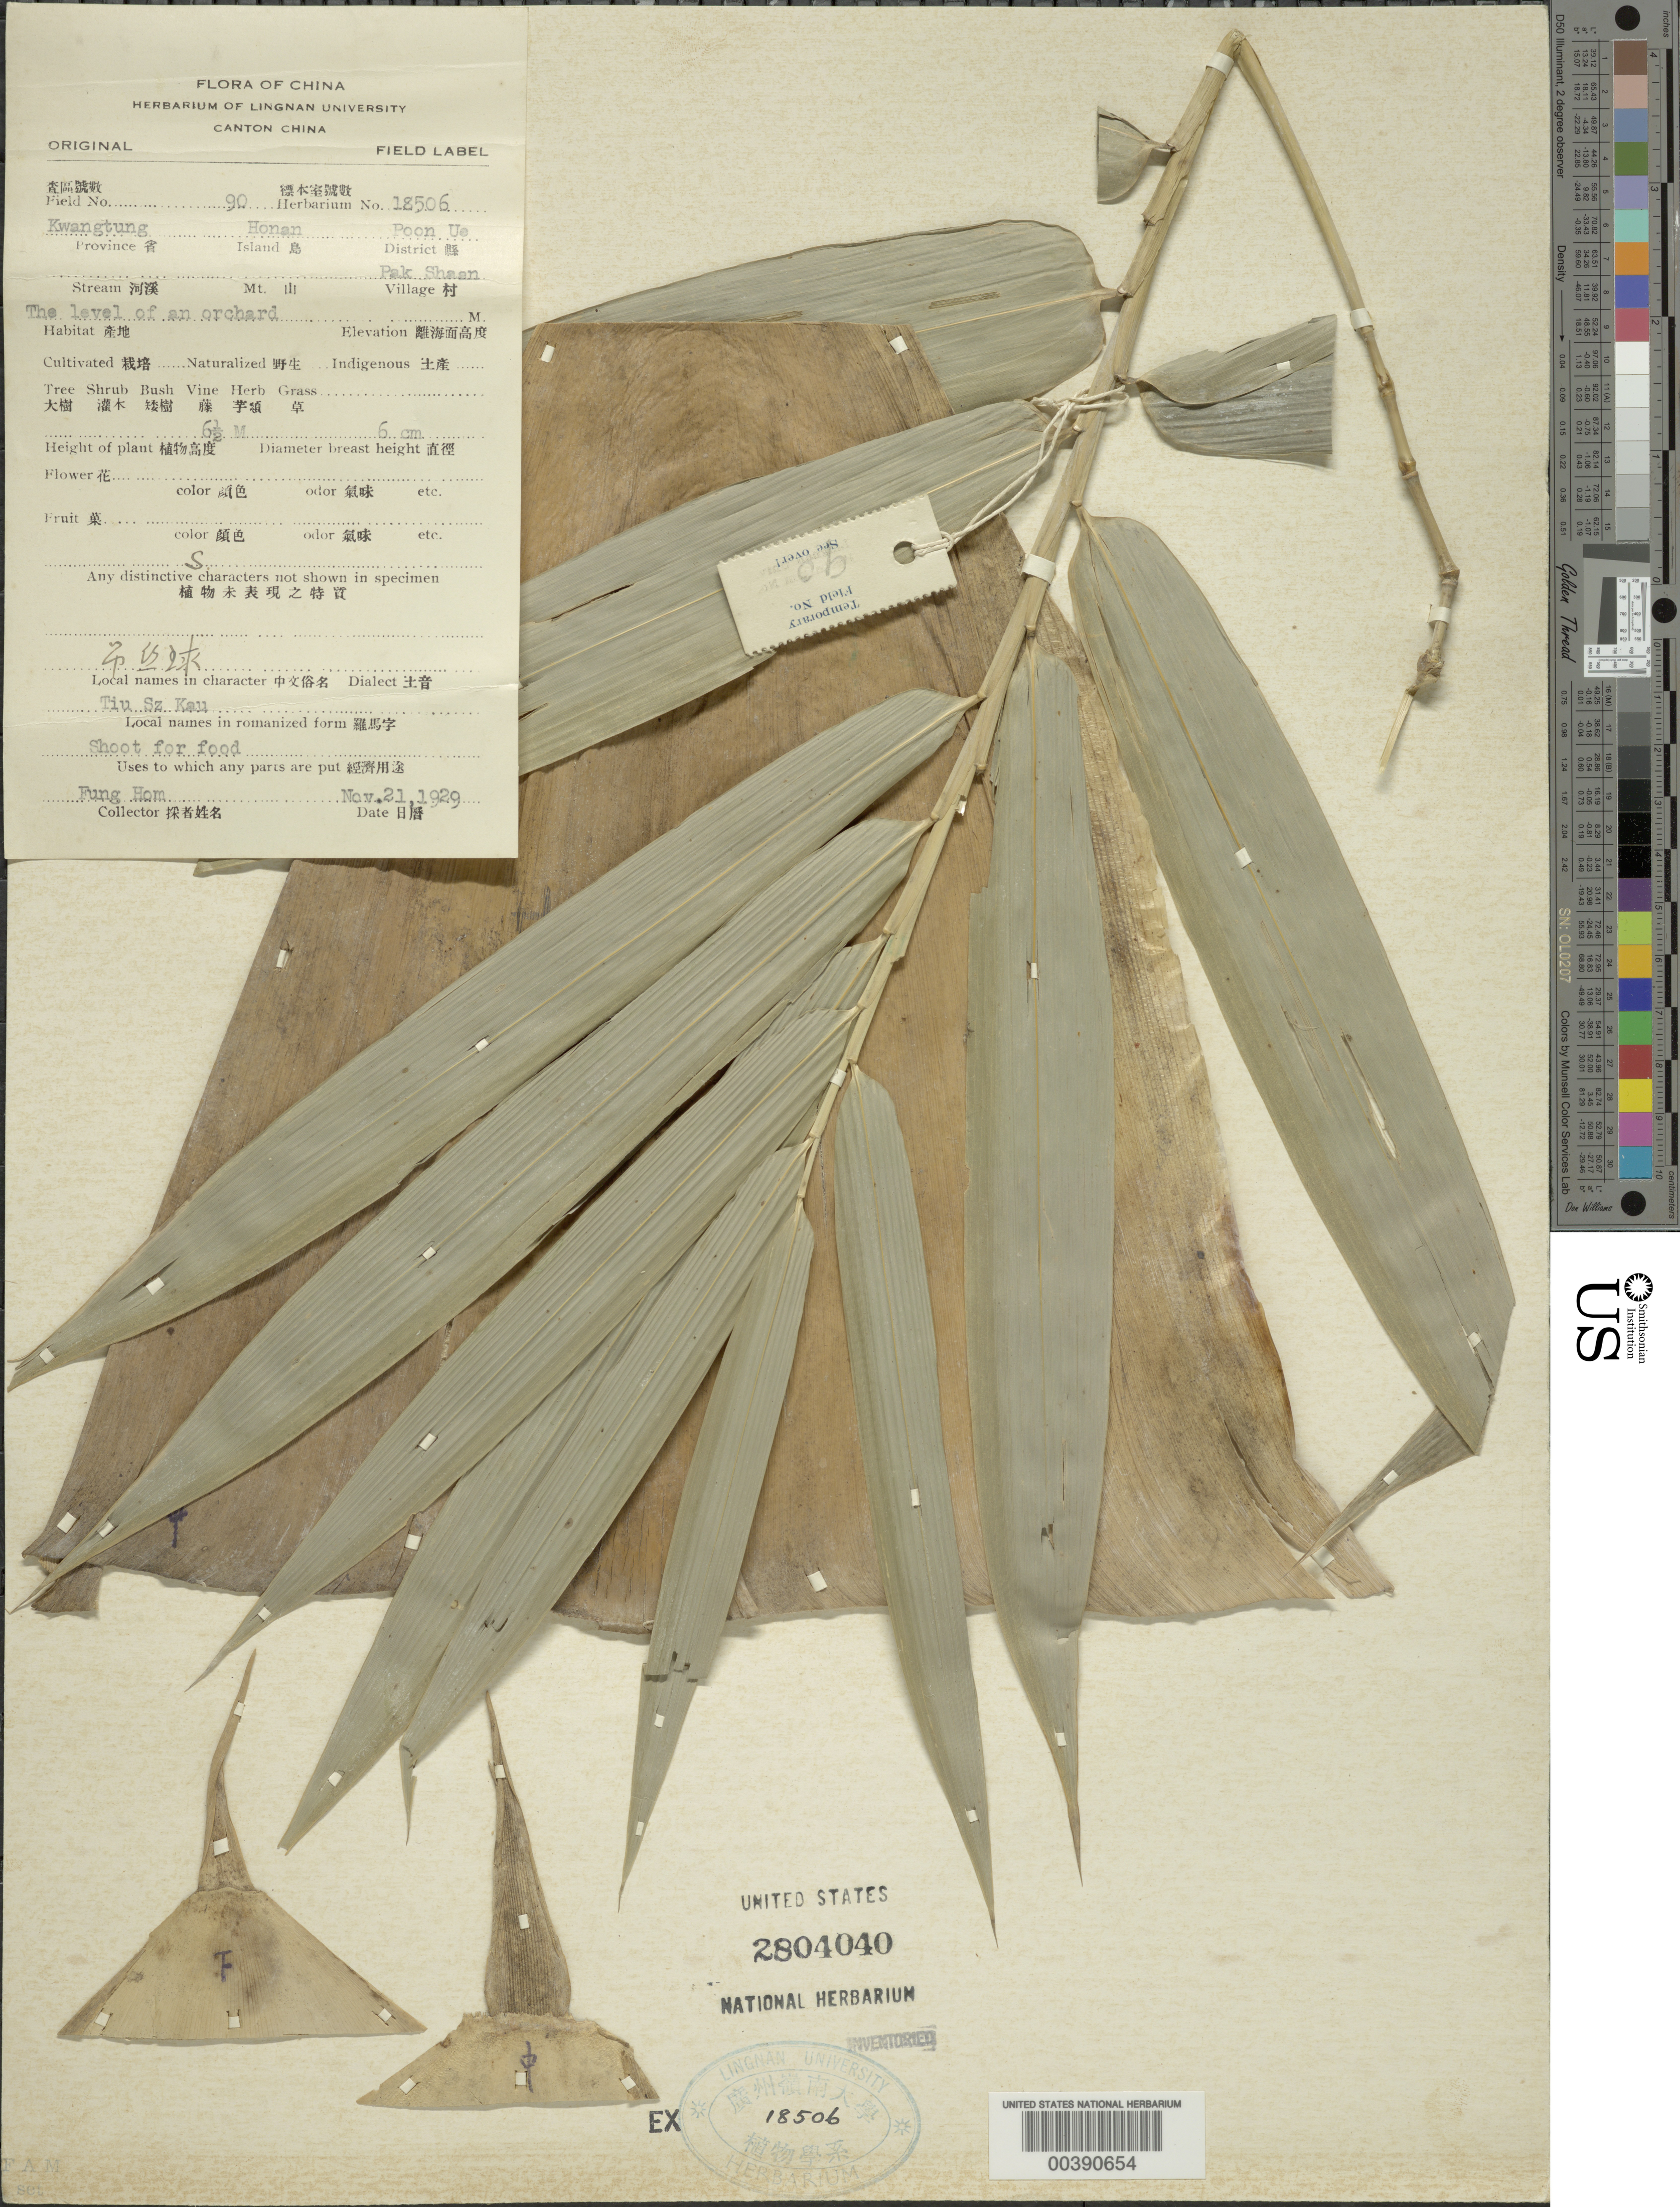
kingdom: Plantae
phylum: Tracheophyta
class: Liliopsida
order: Poales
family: Poaceae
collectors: H. L. Fung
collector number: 90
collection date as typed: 21 Nov 1929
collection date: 1929-11-21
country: China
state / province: Guangdong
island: Honam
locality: Poon ue, pak shaan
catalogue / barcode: US 2804040